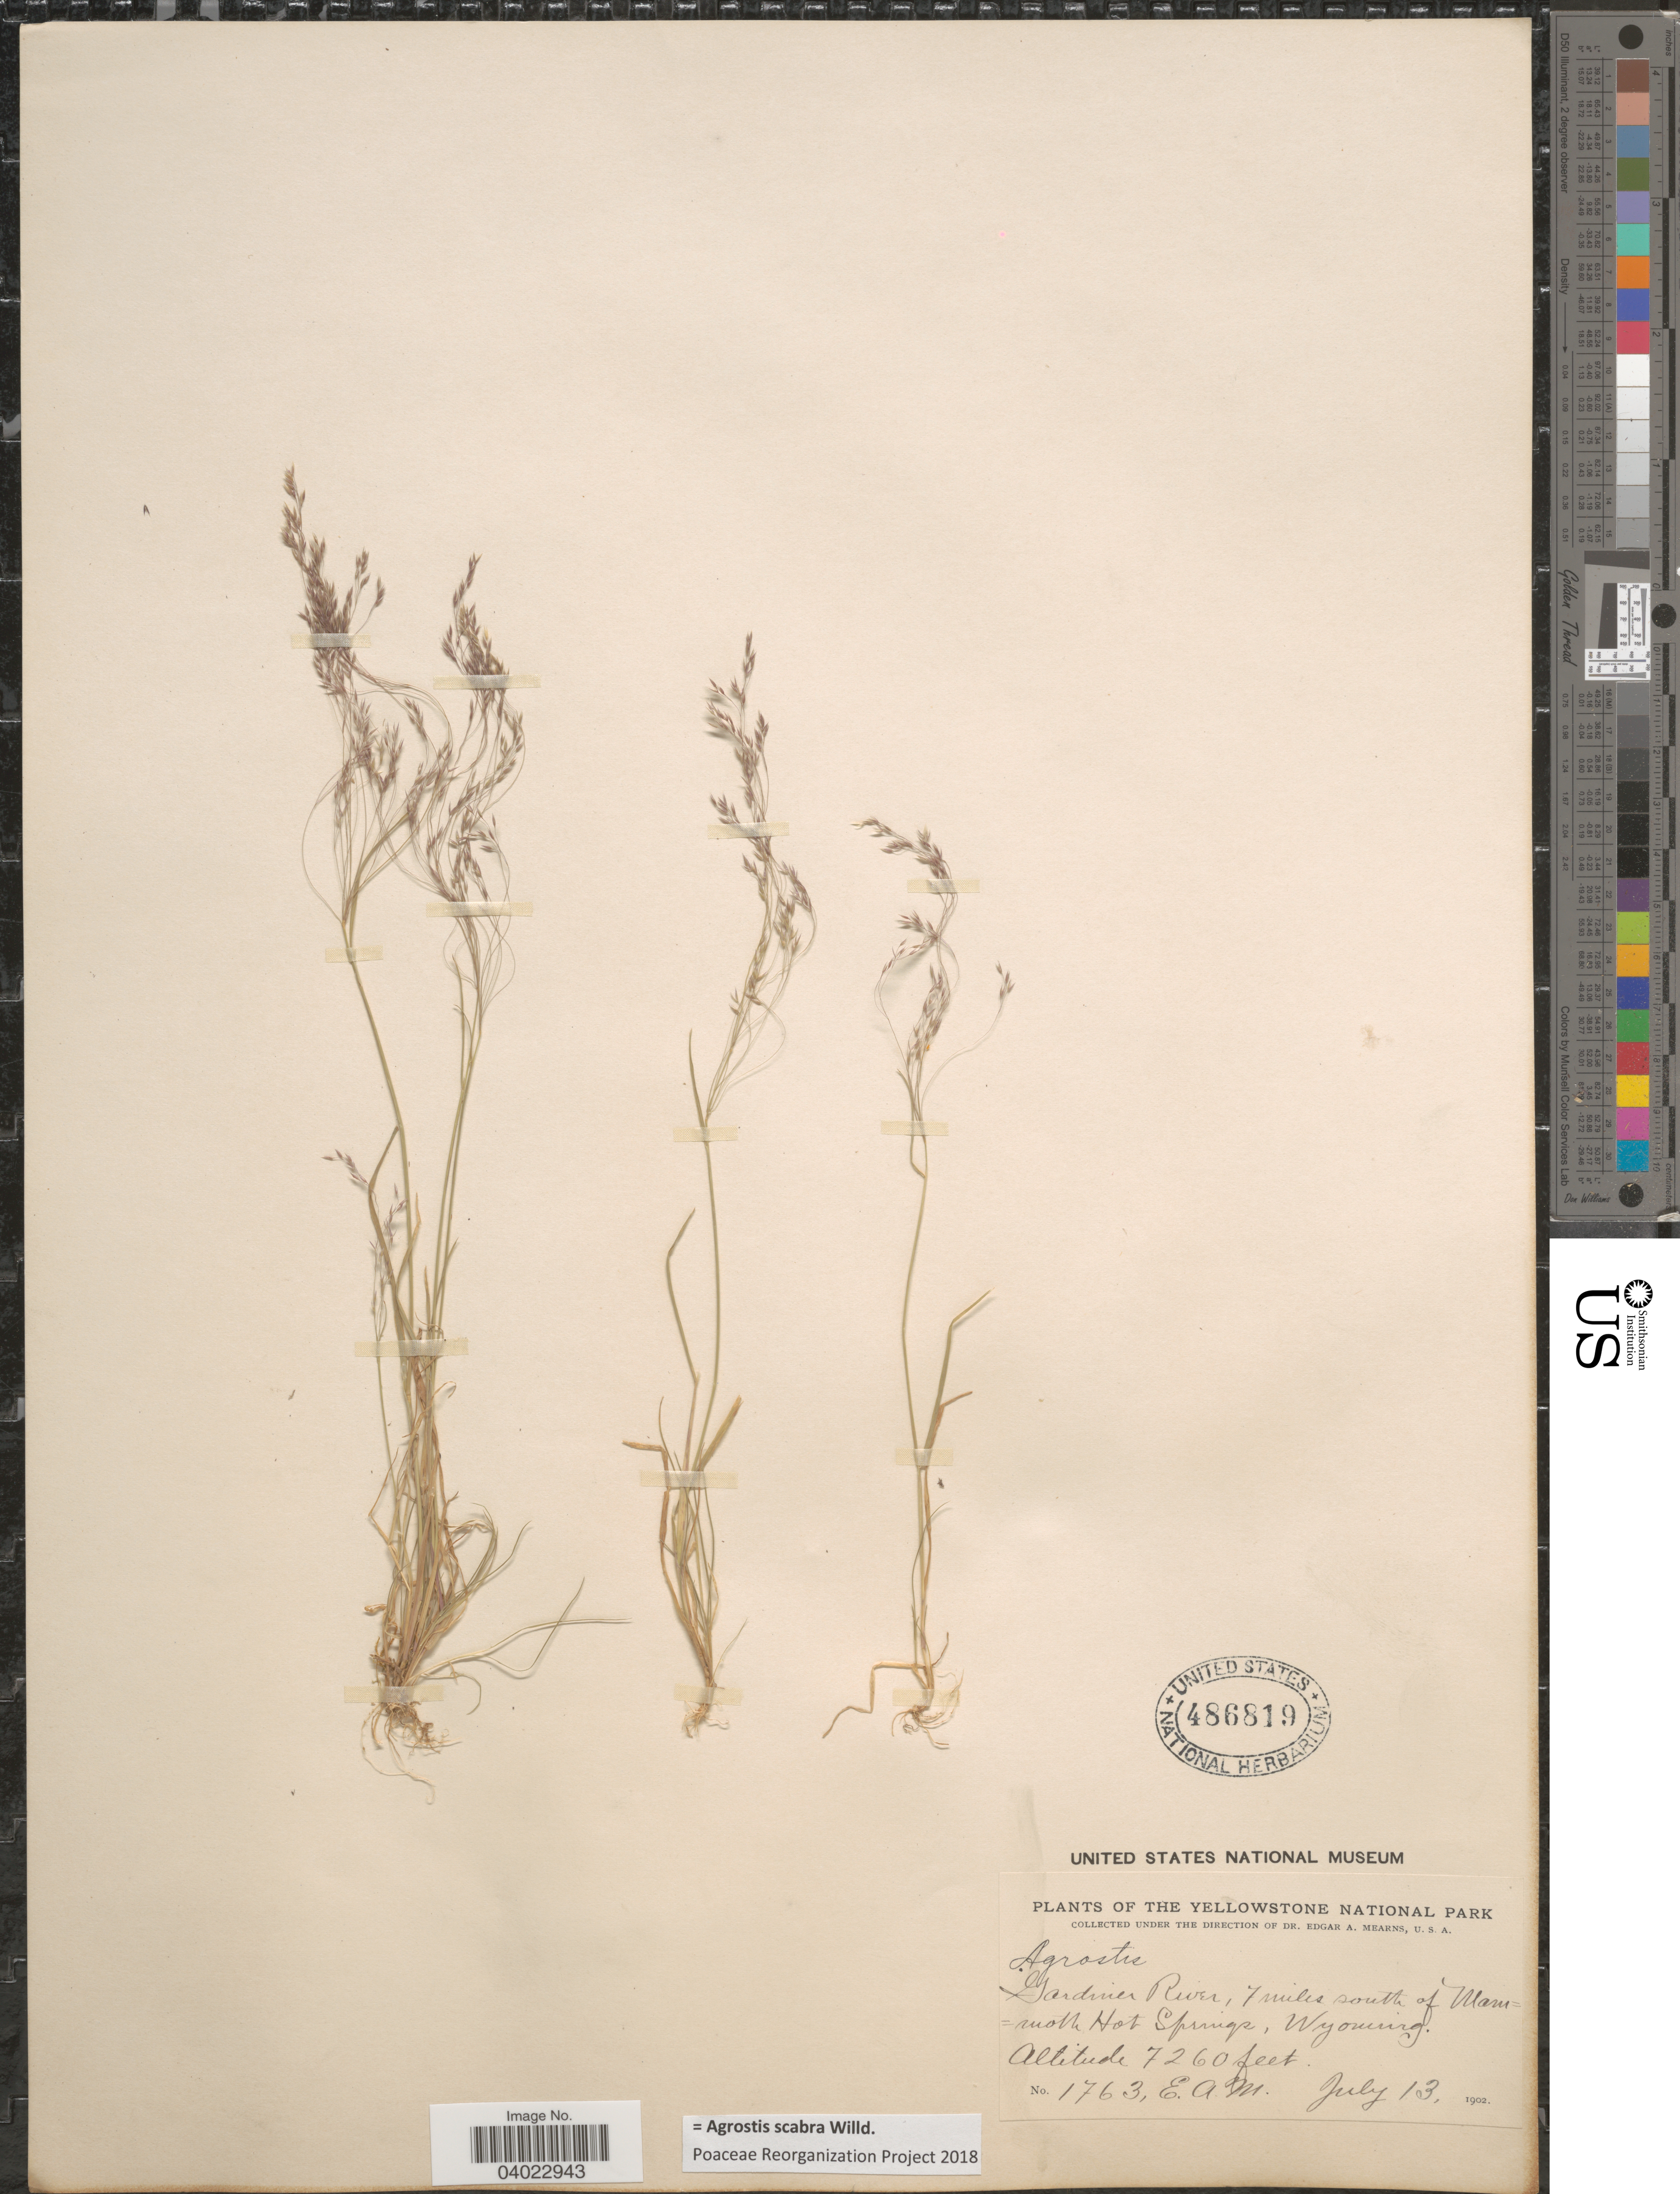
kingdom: Plantae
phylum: Tracheophyta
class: Liliopsida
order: Poales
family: Poaceae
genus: Agrostis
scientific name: Agrostis scabra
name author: Willd.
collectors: E. A. Mearns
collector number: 1763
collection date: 1902-07-13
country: United States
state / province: Wyoming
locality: The Yellowstone National Park. Gardiner River, 7 miles south of Mammoth Hot Springs.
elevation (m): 2213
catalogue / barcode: US 486819